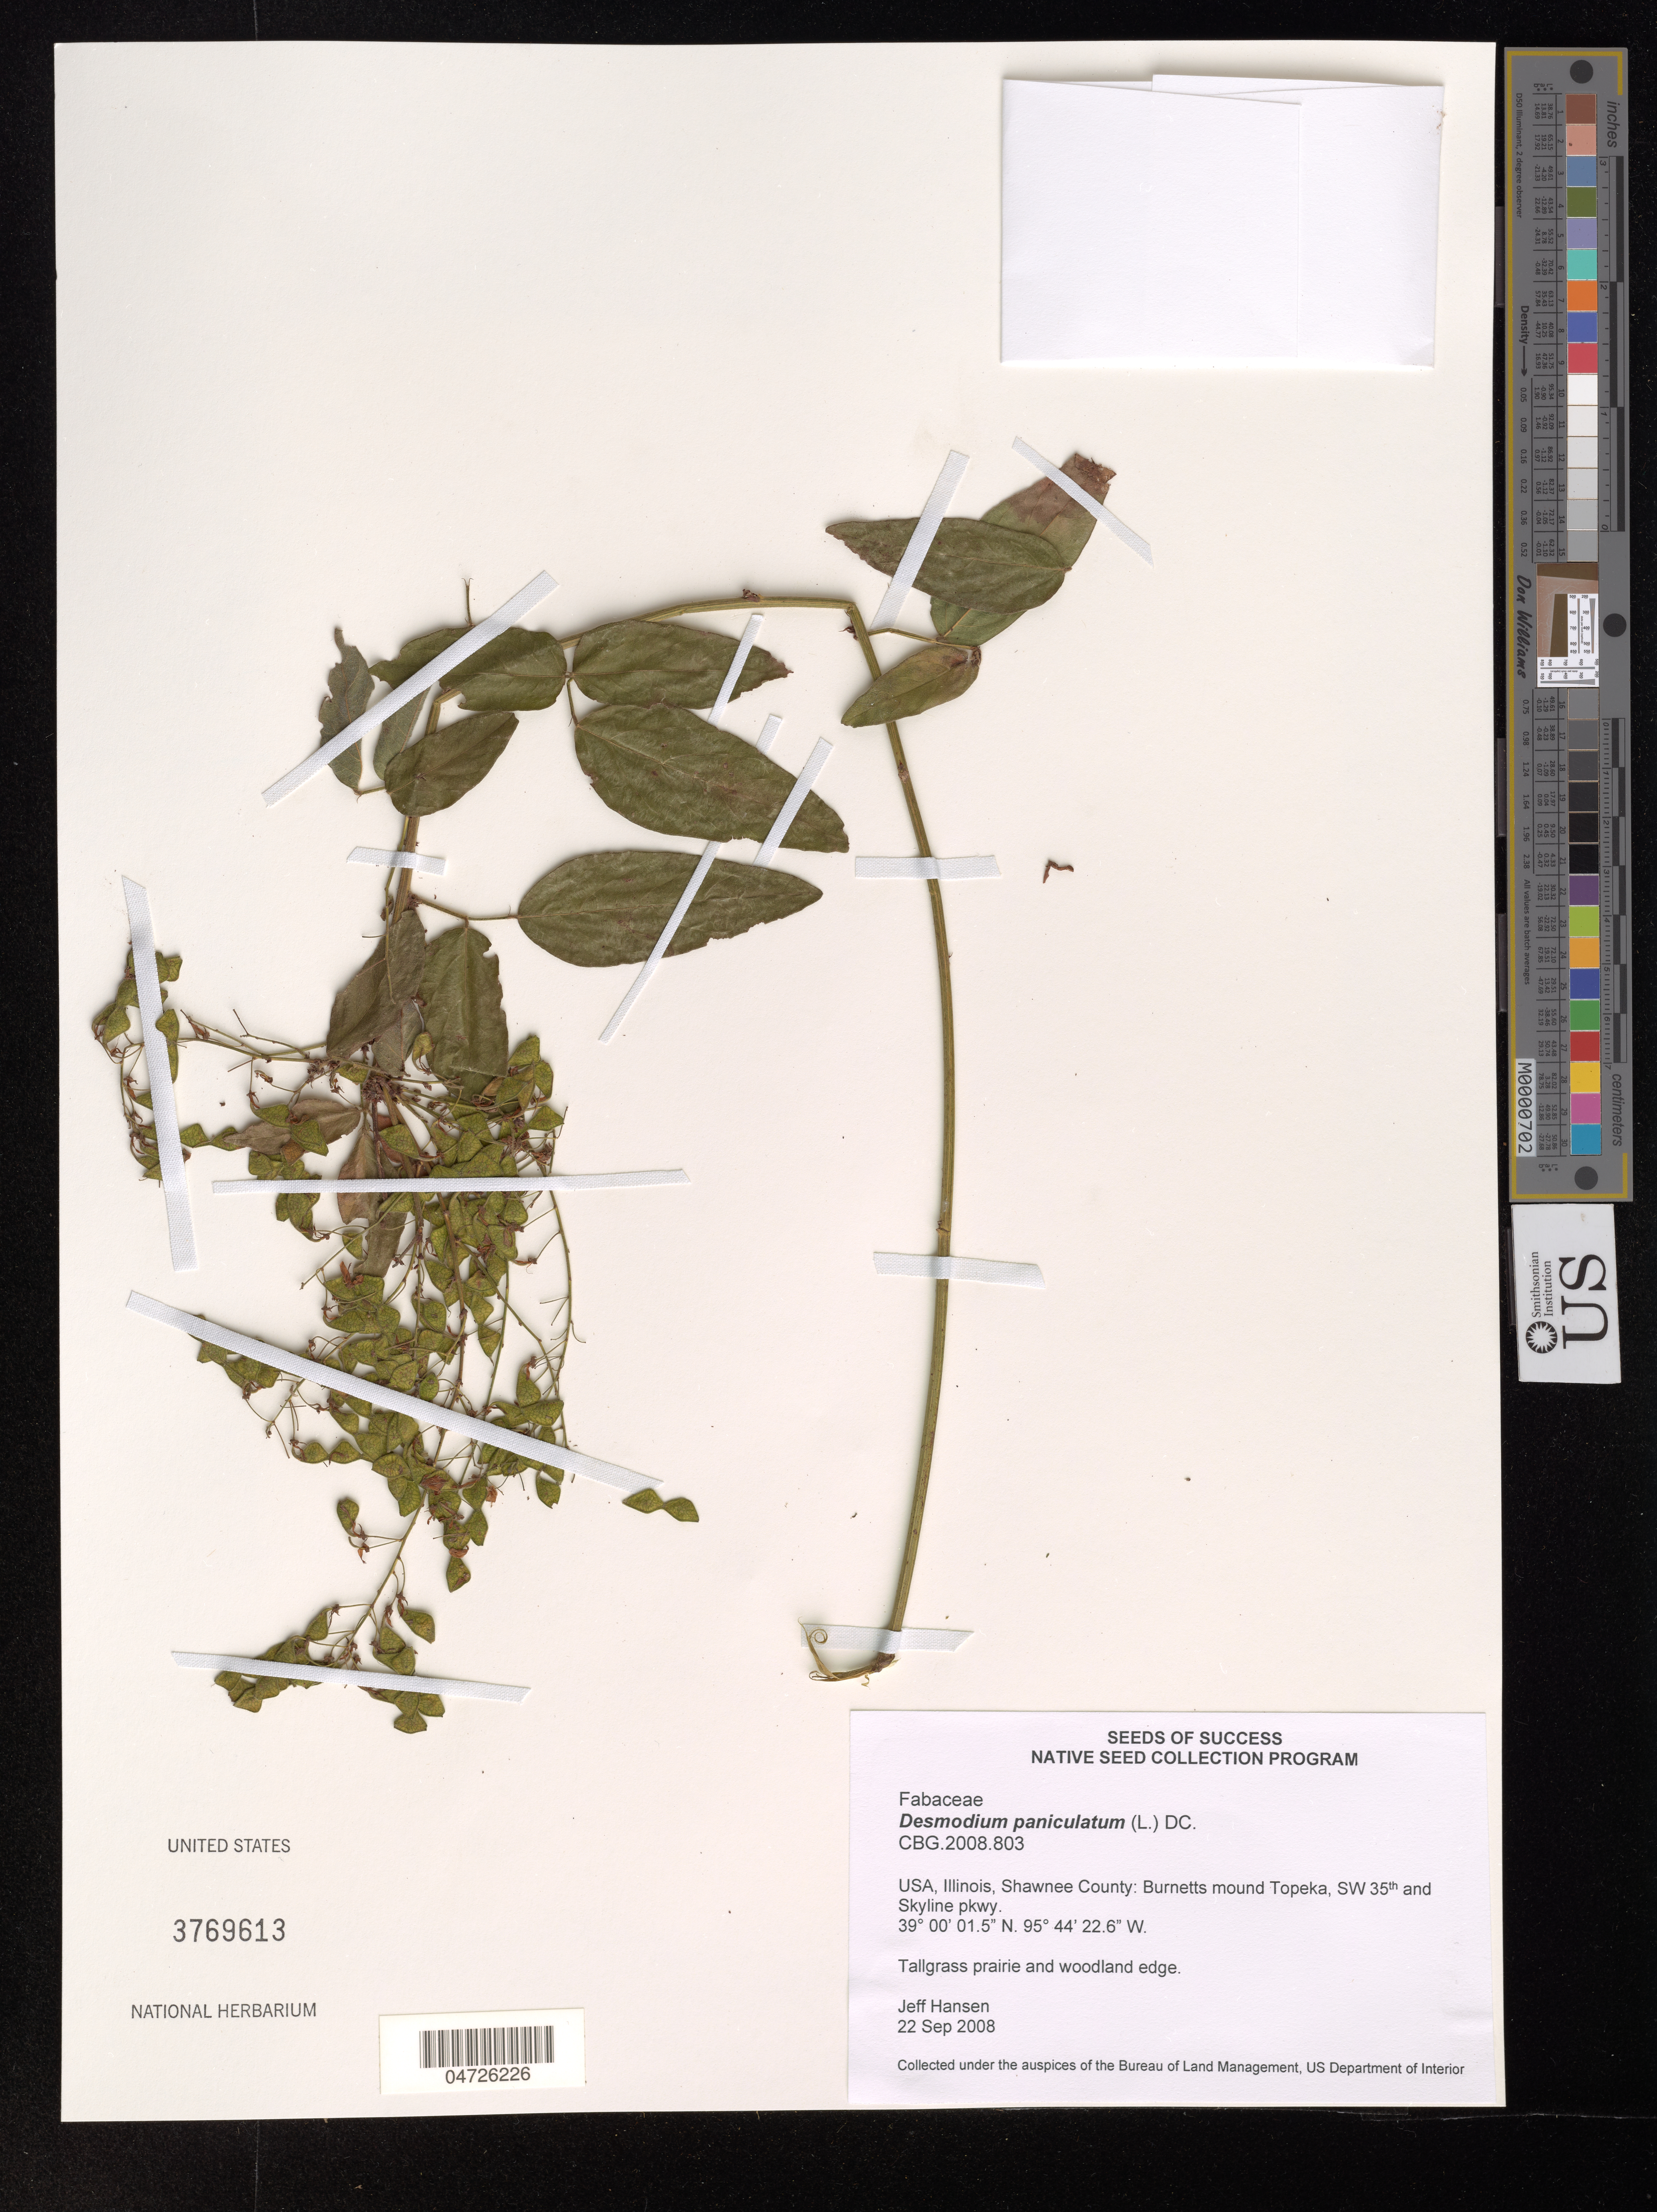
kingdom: Plantae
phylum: Tracheophyta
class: Magnoliopsida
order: Fabales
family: Fabaceae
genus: Desmodium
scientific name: Desmodium paniculatum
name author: (L.) DC.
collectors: J. Hansen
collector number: CBG.2008.803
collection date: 2008-09-22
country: United States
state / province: Illinois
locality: Shawnee County: Burnetts mound Topeka, SW 35th and Skyline pkwy.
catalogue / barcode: US 3769613